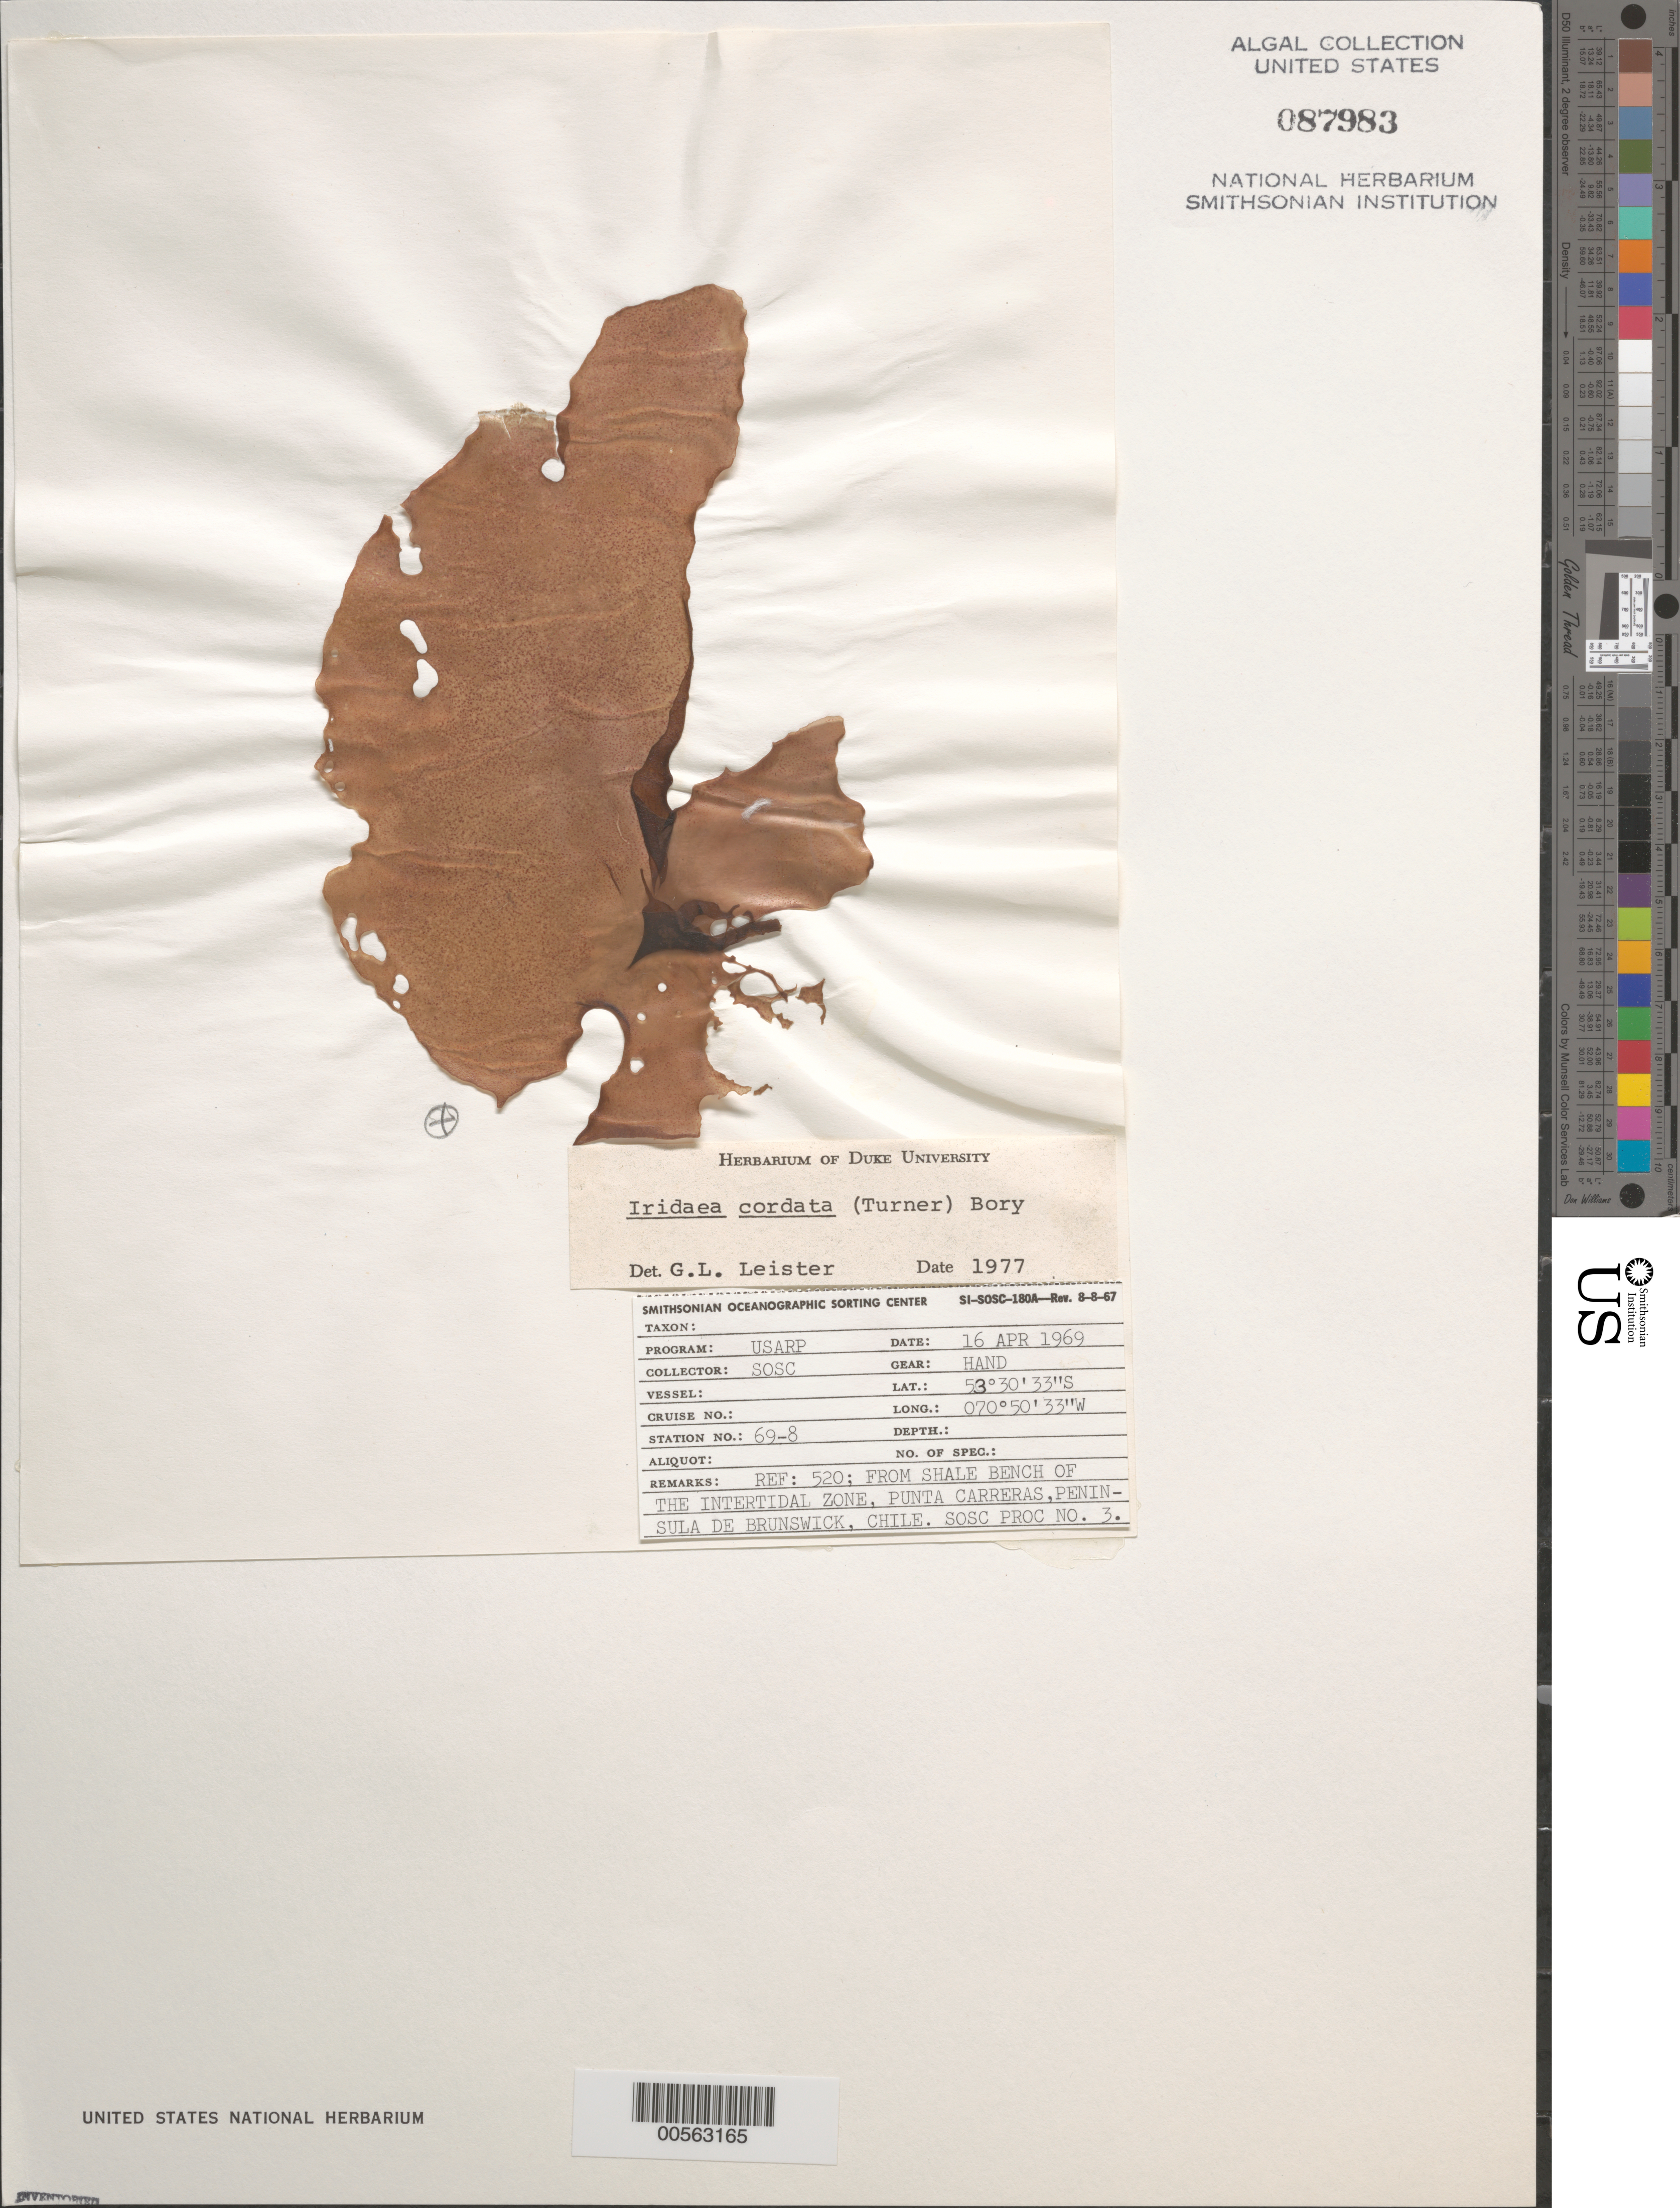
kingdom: Plantae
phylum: Rhodophyta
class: Florideophyceae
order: Gigartinales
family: Gigartinaceae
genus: Iridaea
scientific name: Iridaea cordata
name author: (Turner) Bory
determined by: Leister, G. L.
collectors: SOSC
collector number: Station 69-8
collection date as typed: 16 Apr 1969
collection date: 1969-04-16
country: Chile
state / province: Magallanes y de la Antártica Chilena (XII)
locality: Punta carreras, peninsula de brunswick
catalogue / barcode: US 87983